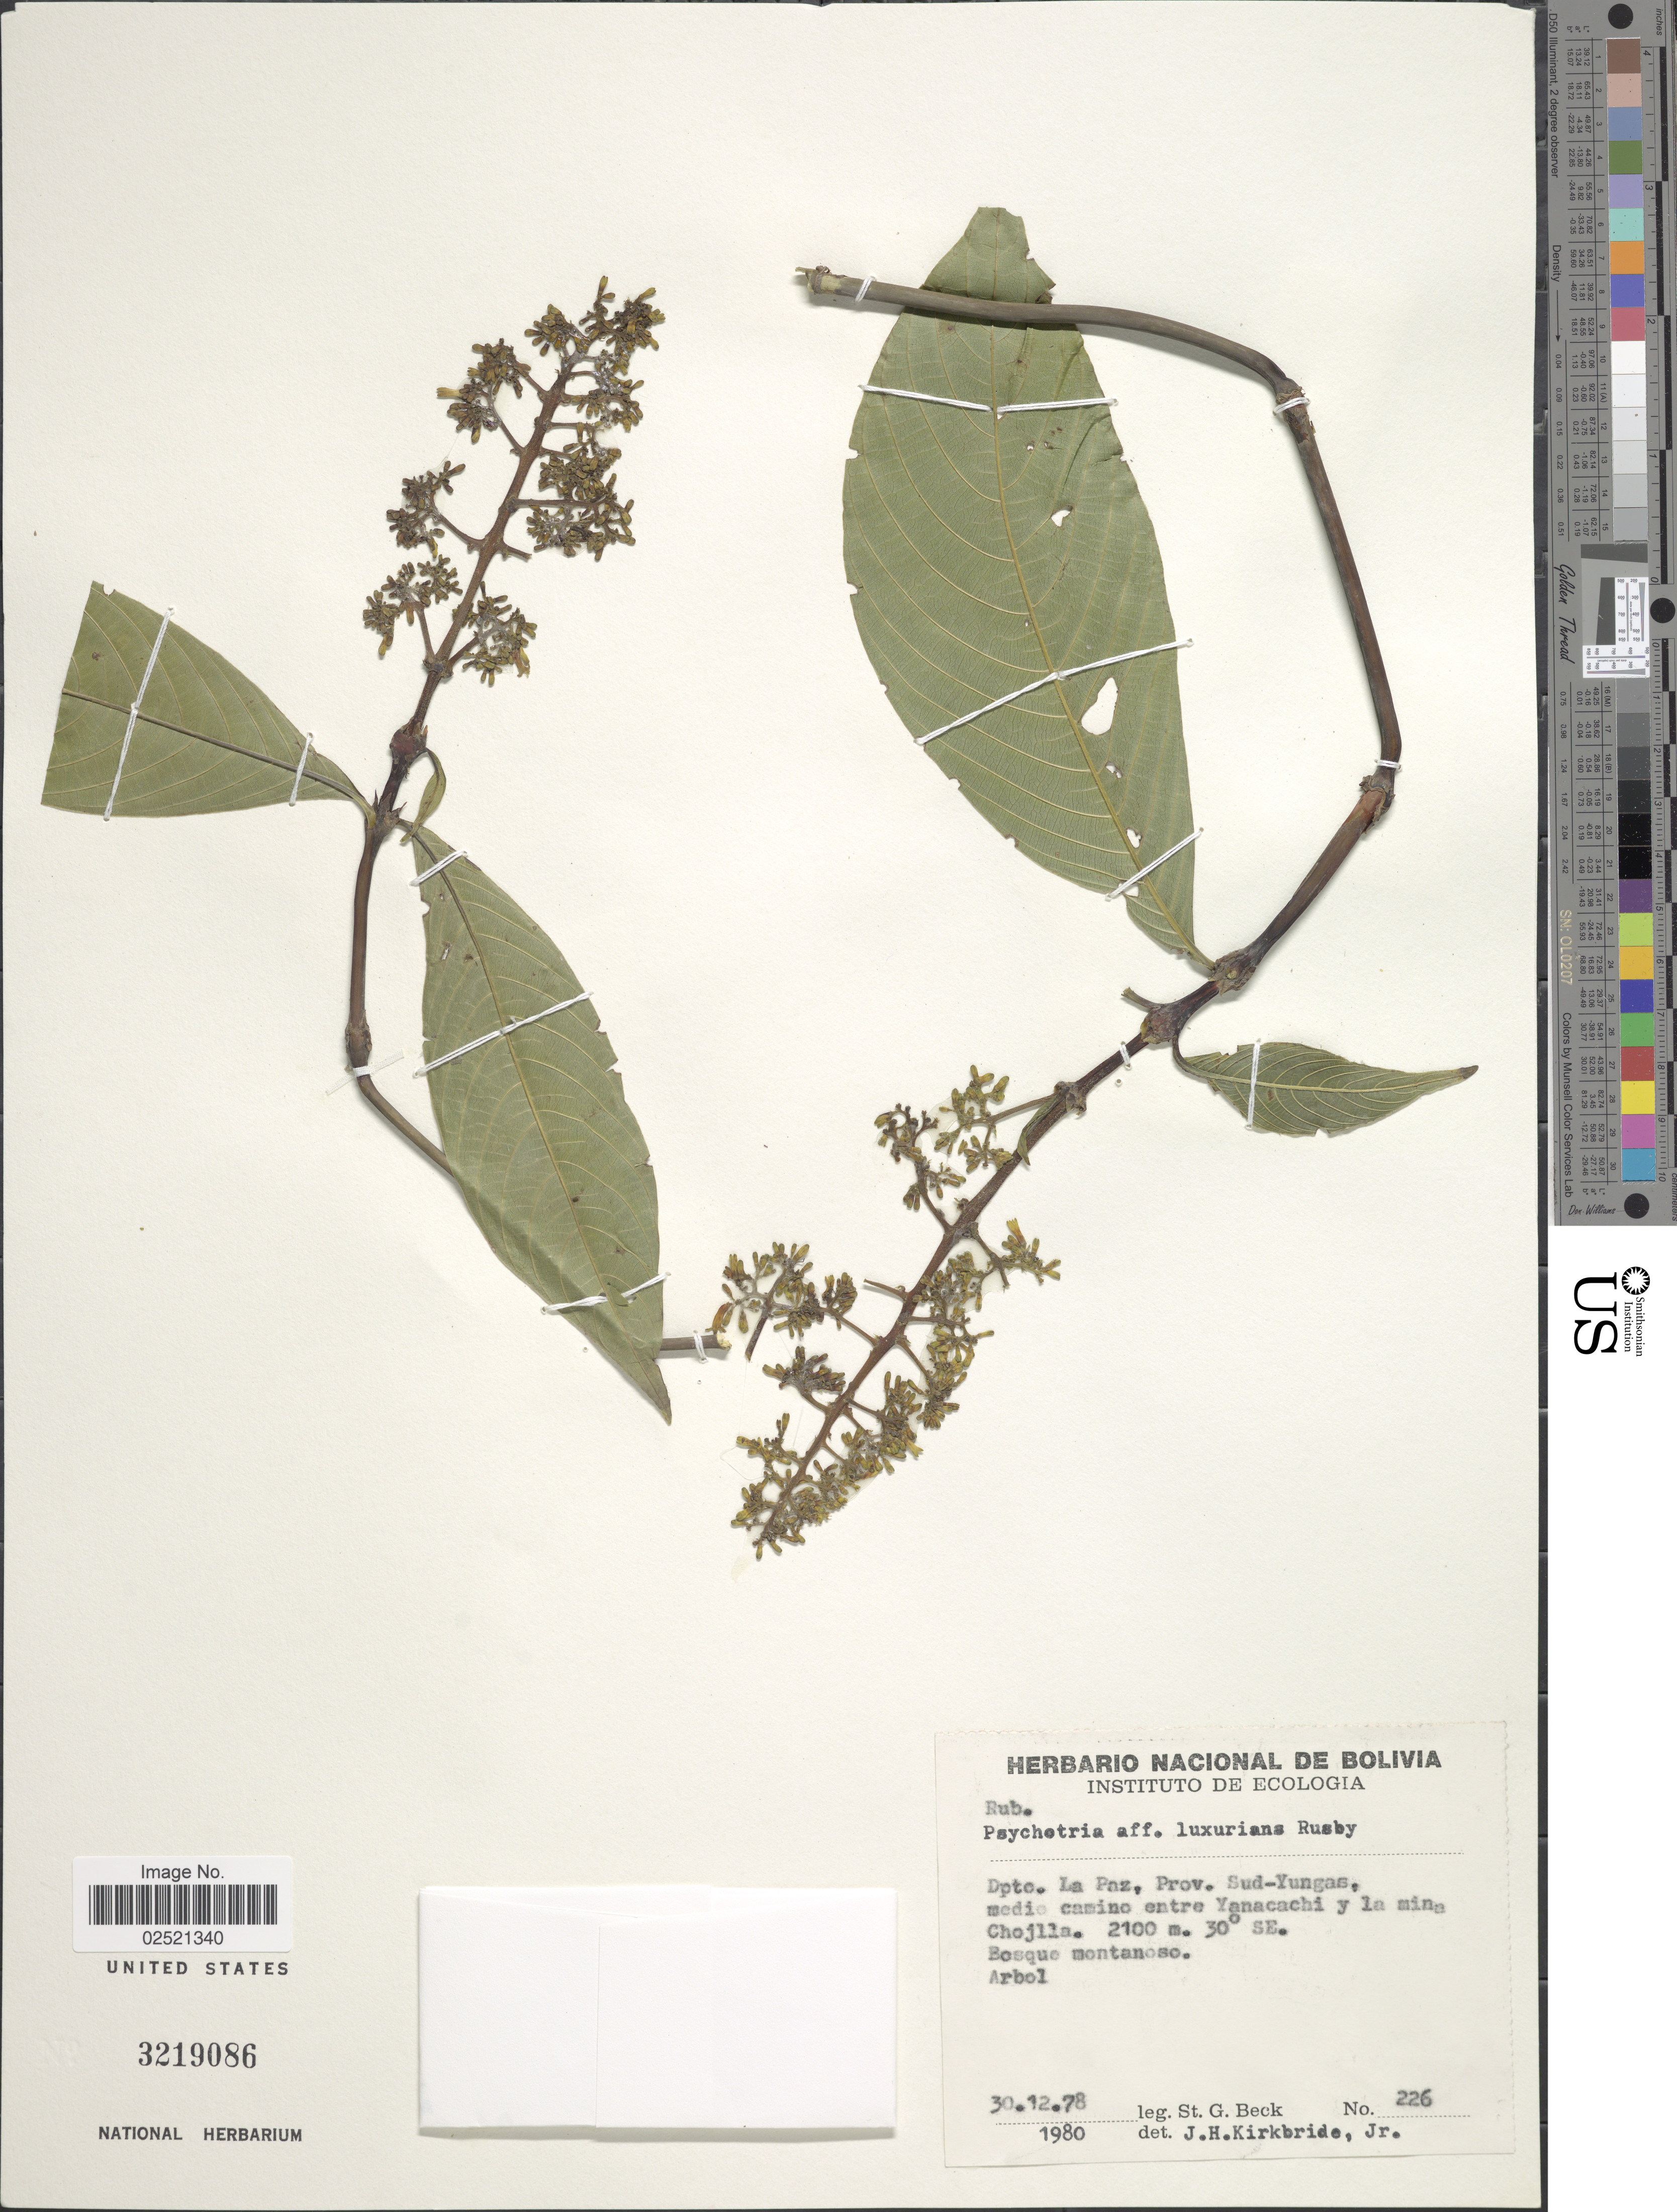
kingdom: Plantae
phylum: Tracheophyta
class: Magnoliopsida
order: Gentianales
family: Rubiaceae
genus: Psychotria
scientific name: Psychotria luxurians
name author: Rusby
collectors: S. G. Beck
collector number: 226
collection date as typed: Transcribed d/m/y: 30/12/78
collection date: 1978-12-30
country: Bolivia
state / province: La Paz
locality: Prov. Sud-Yungas, medio camino entre Yanacachi y la mina Chojlla.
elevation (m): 2100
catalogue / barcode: US 3219086